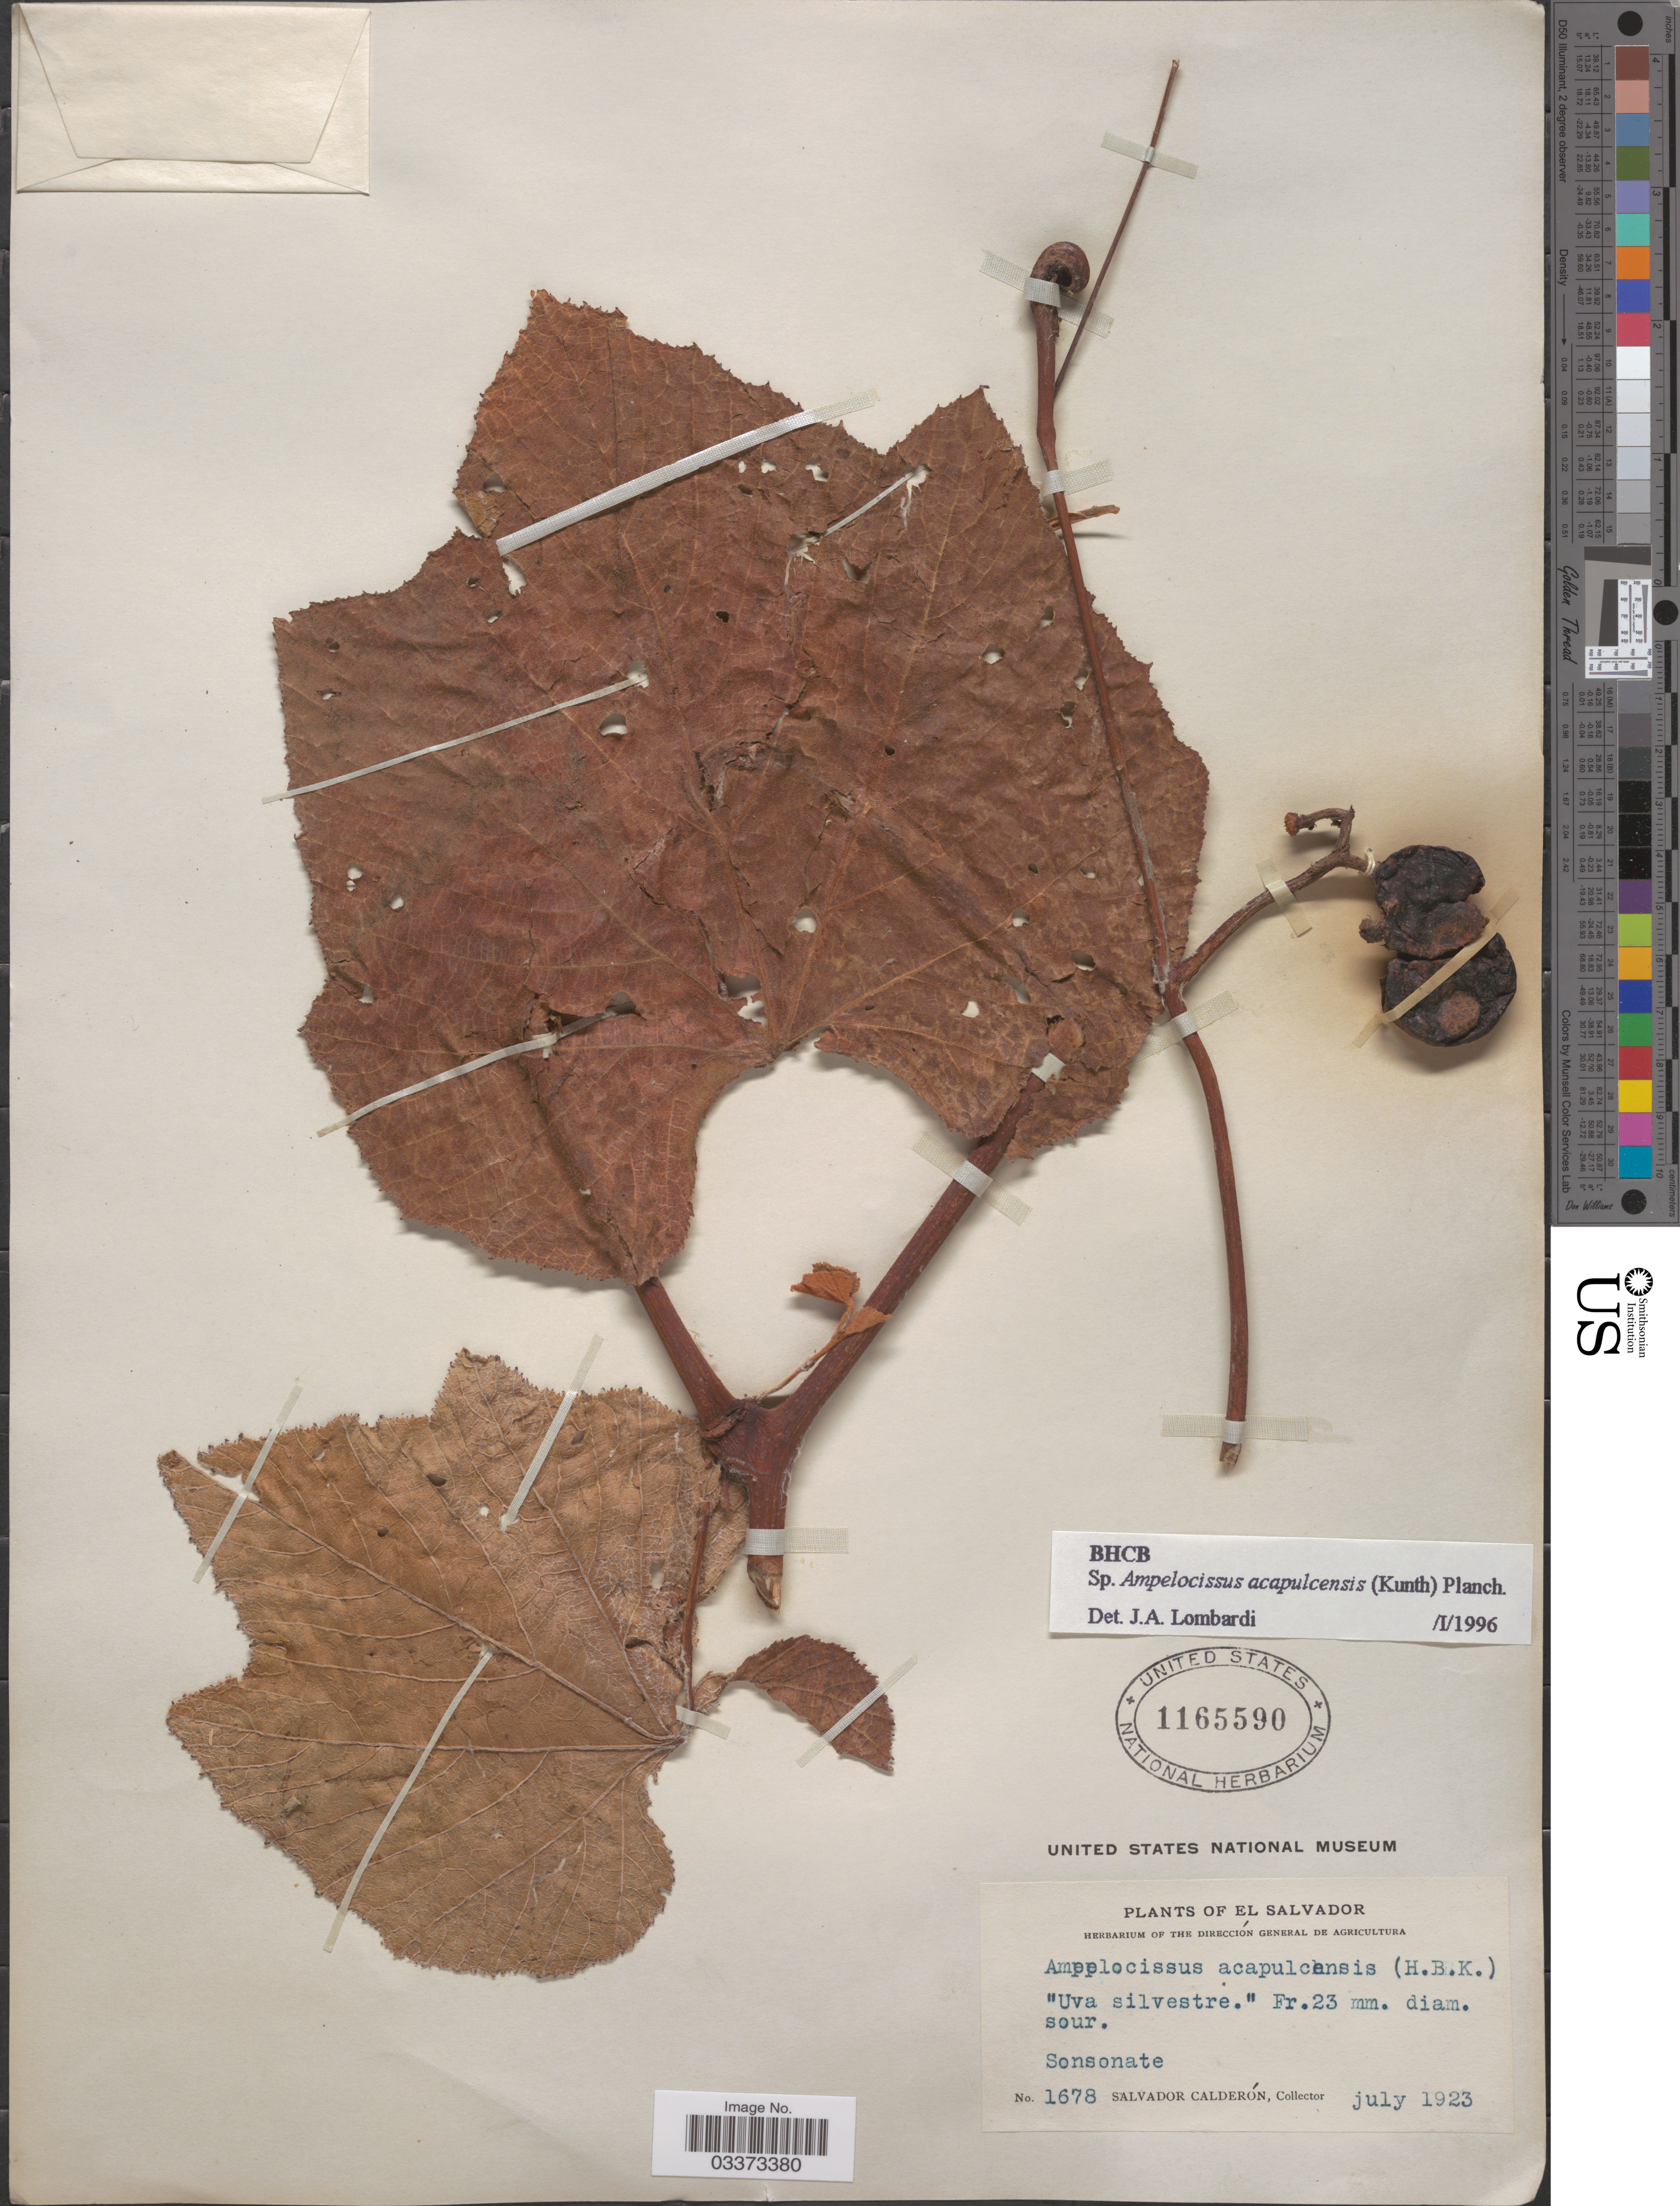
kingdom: Plantae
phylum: Tracheophyta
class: Magnoliopsida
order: Vitales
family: Vitaceae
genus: Ampelocissus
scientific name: Ampelocissus acapulcensis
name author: (Kunth) Planch.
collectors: S. Calderón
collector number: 1678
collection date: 1923-07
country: El Salvador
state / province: Sonsonate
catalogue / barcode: US 1165590